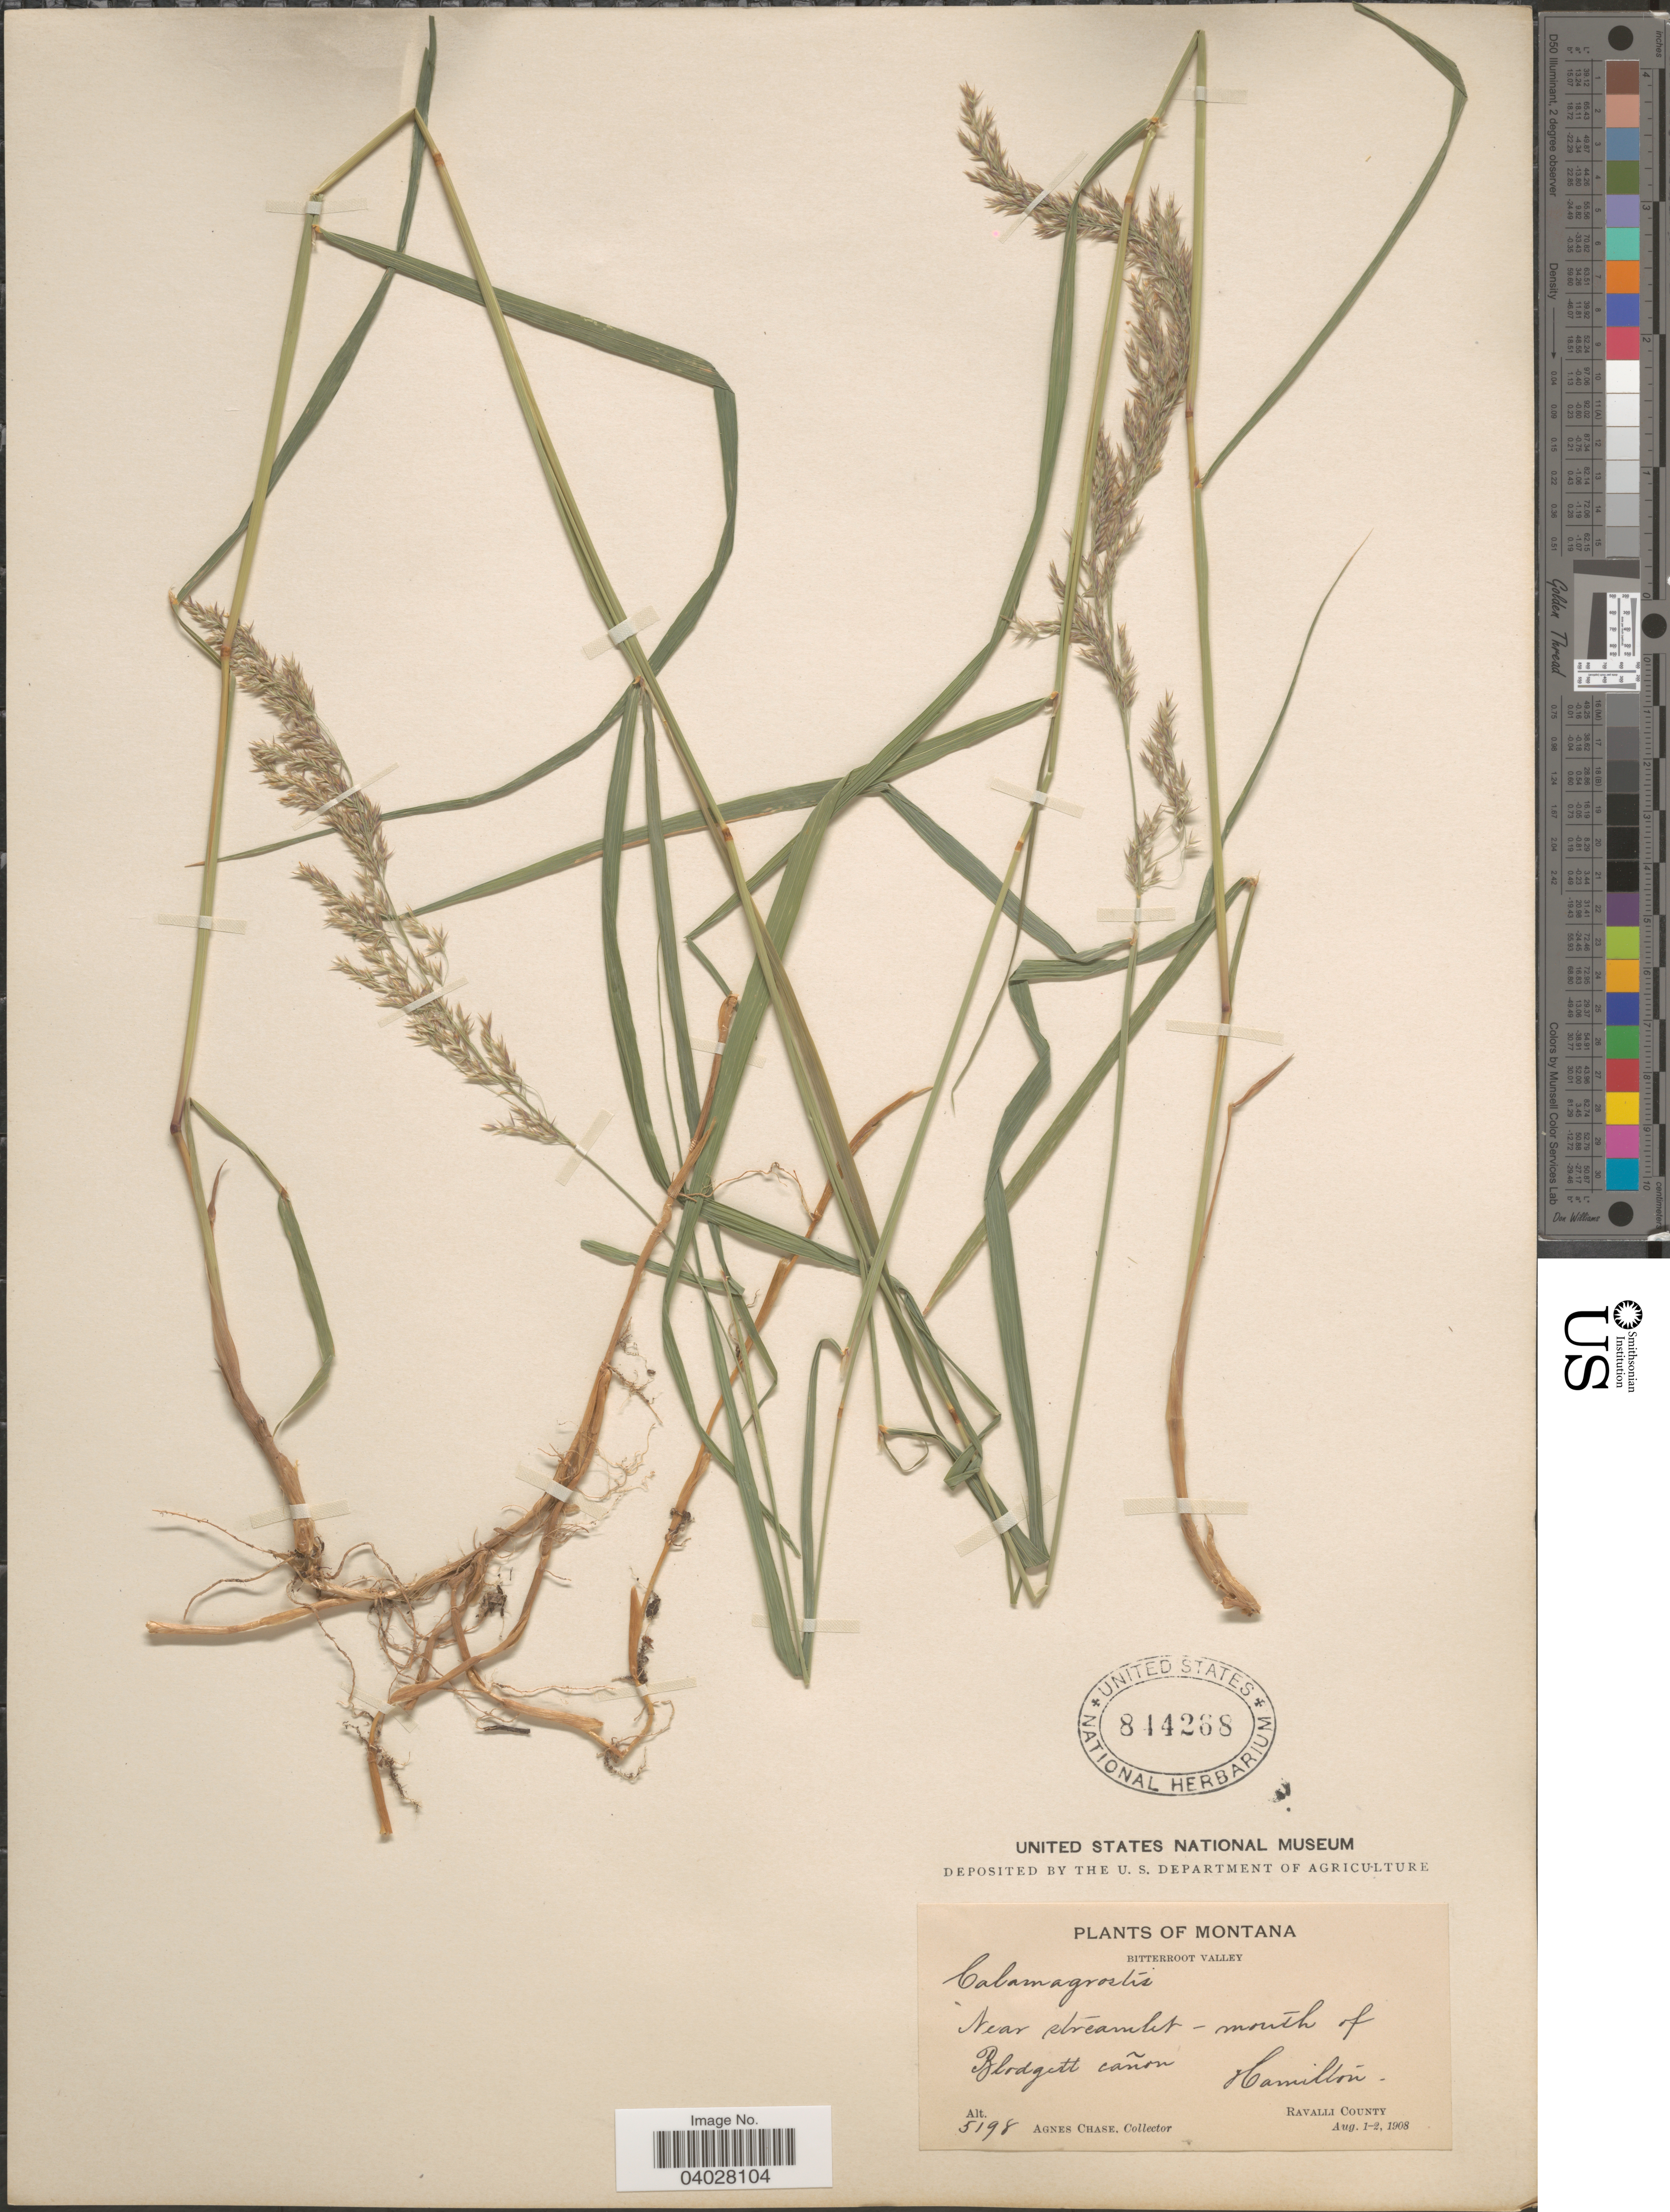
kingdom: Plantae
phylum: Tracheophyta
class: Liliopsida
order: Poales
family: Poaceae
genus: Calamagrostis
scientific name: Calamagrostis canadensis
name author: (Michx.) P. Beauv.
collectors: A. Chase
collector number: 5198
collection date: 1908-08-01/1908-08-02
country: United States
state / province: Montana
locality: Bitterroot Valley. Blodgett cañon. Hamilton. Ravalli County.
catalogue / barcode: US 844268